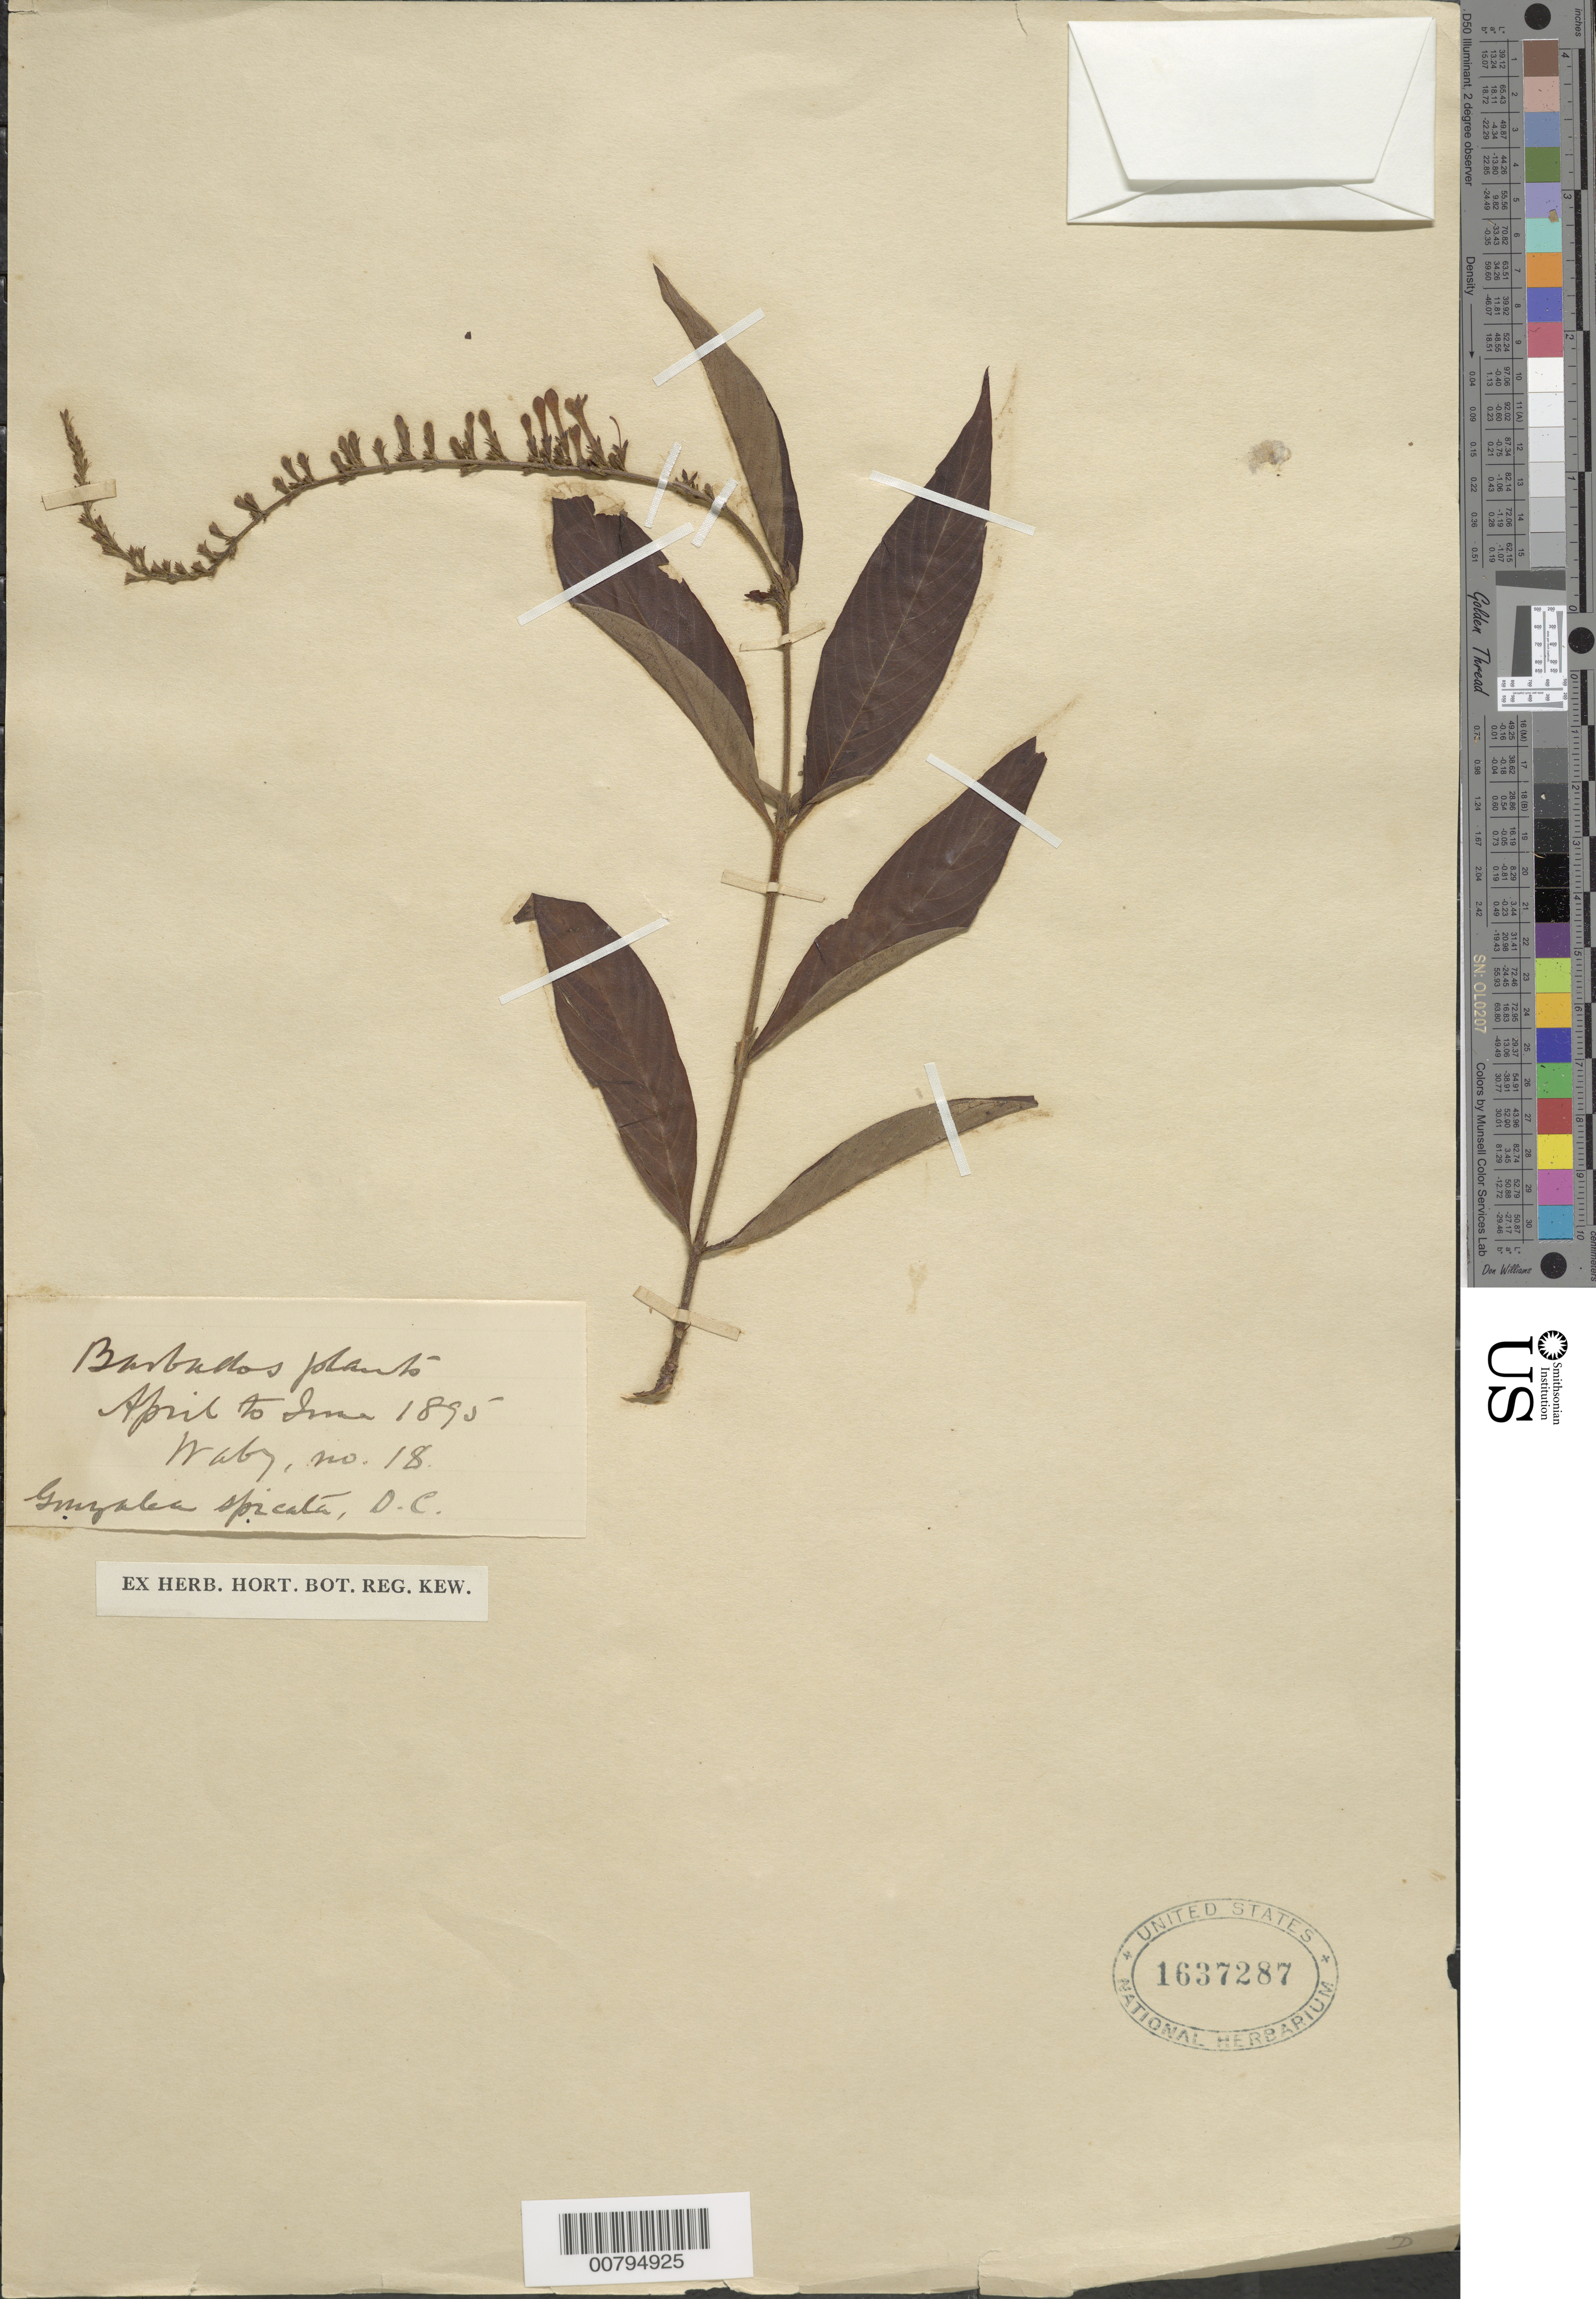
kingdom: Plantae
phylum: Tracheophyta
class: Magnoliopsida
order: Gentianales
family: Rubiaceae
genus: Gonzalagunia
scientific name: Gonzalagunia hirsuta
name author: Schum.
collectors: J. Waby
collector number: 18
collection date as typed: Apr 1895 to -- Jun 1895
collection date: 1895-04/1895-06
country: Barbados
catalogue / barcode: US 1637287